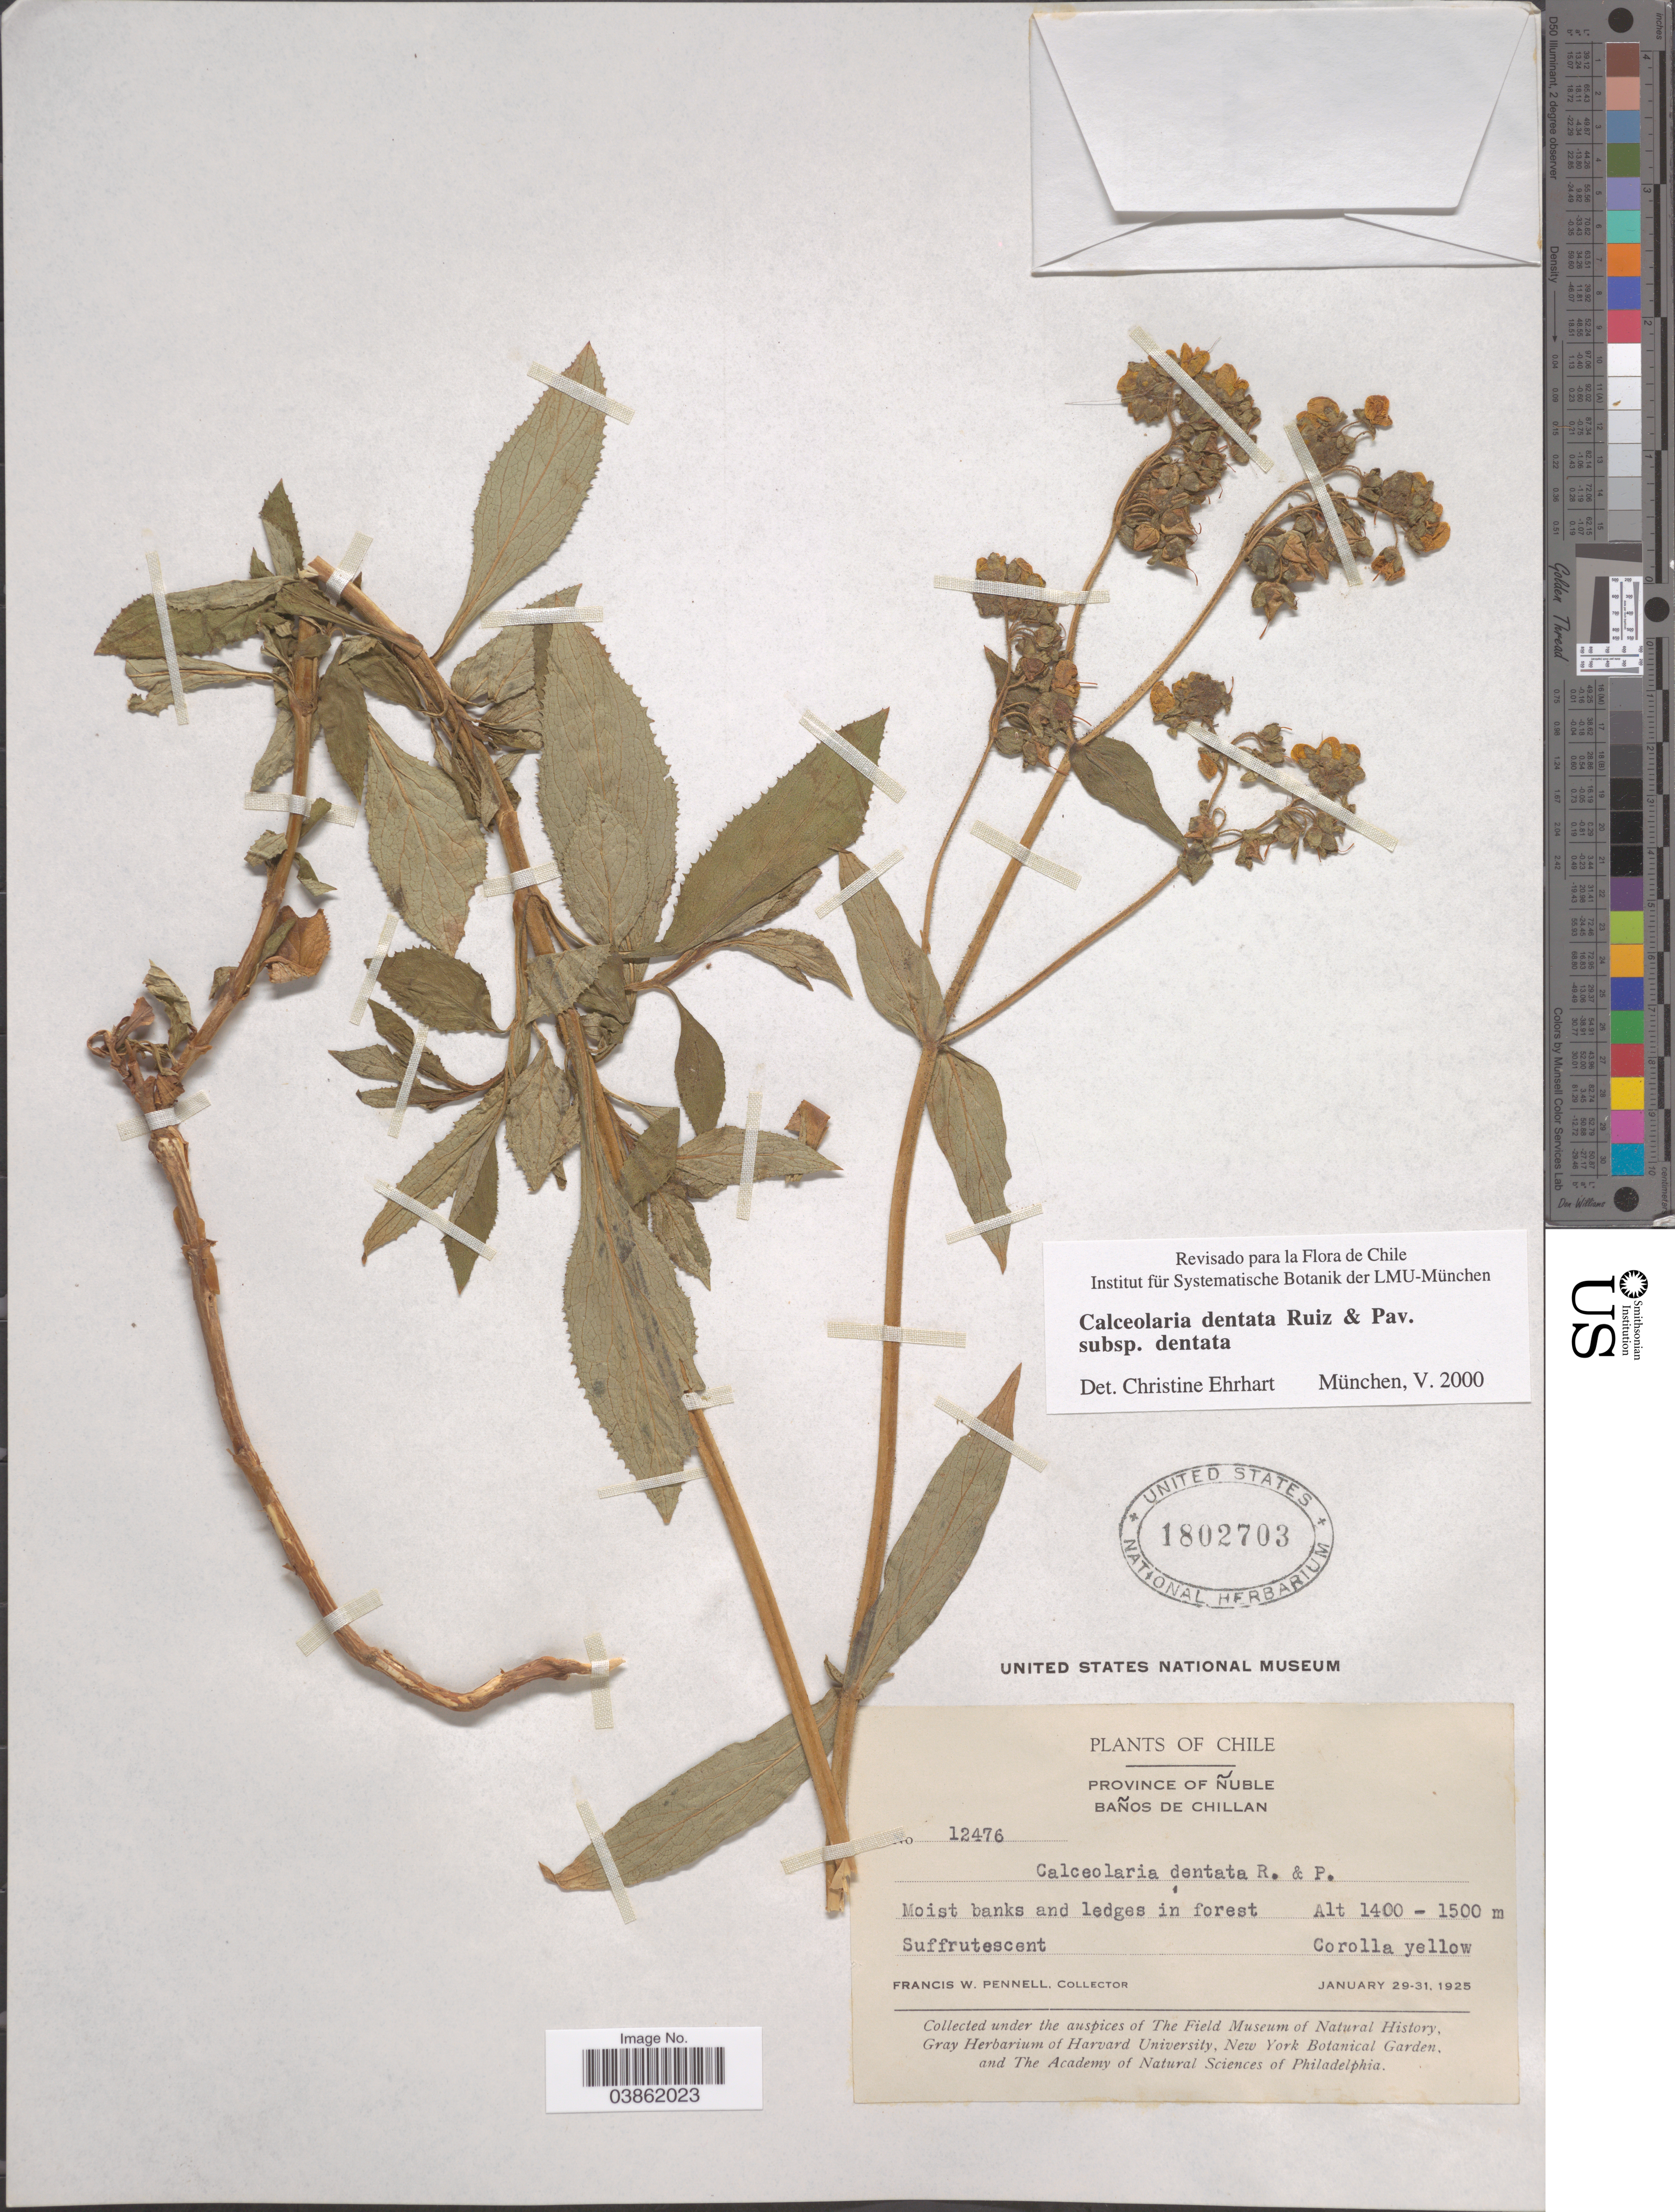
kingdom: Plantae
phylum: Tracheophyta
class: Magnoliopsida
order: Lamiales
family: Calceolariaceae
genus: Calceolaria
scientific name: Calceolaria dentata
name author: Ruiz & Pav.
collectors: F. W. Pennell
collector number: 12476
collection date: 1925-01-29/1925-01-31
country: Chile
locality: Province of Ñuble. Baños de Chillan.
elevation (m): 1400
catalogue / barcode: US 1802703